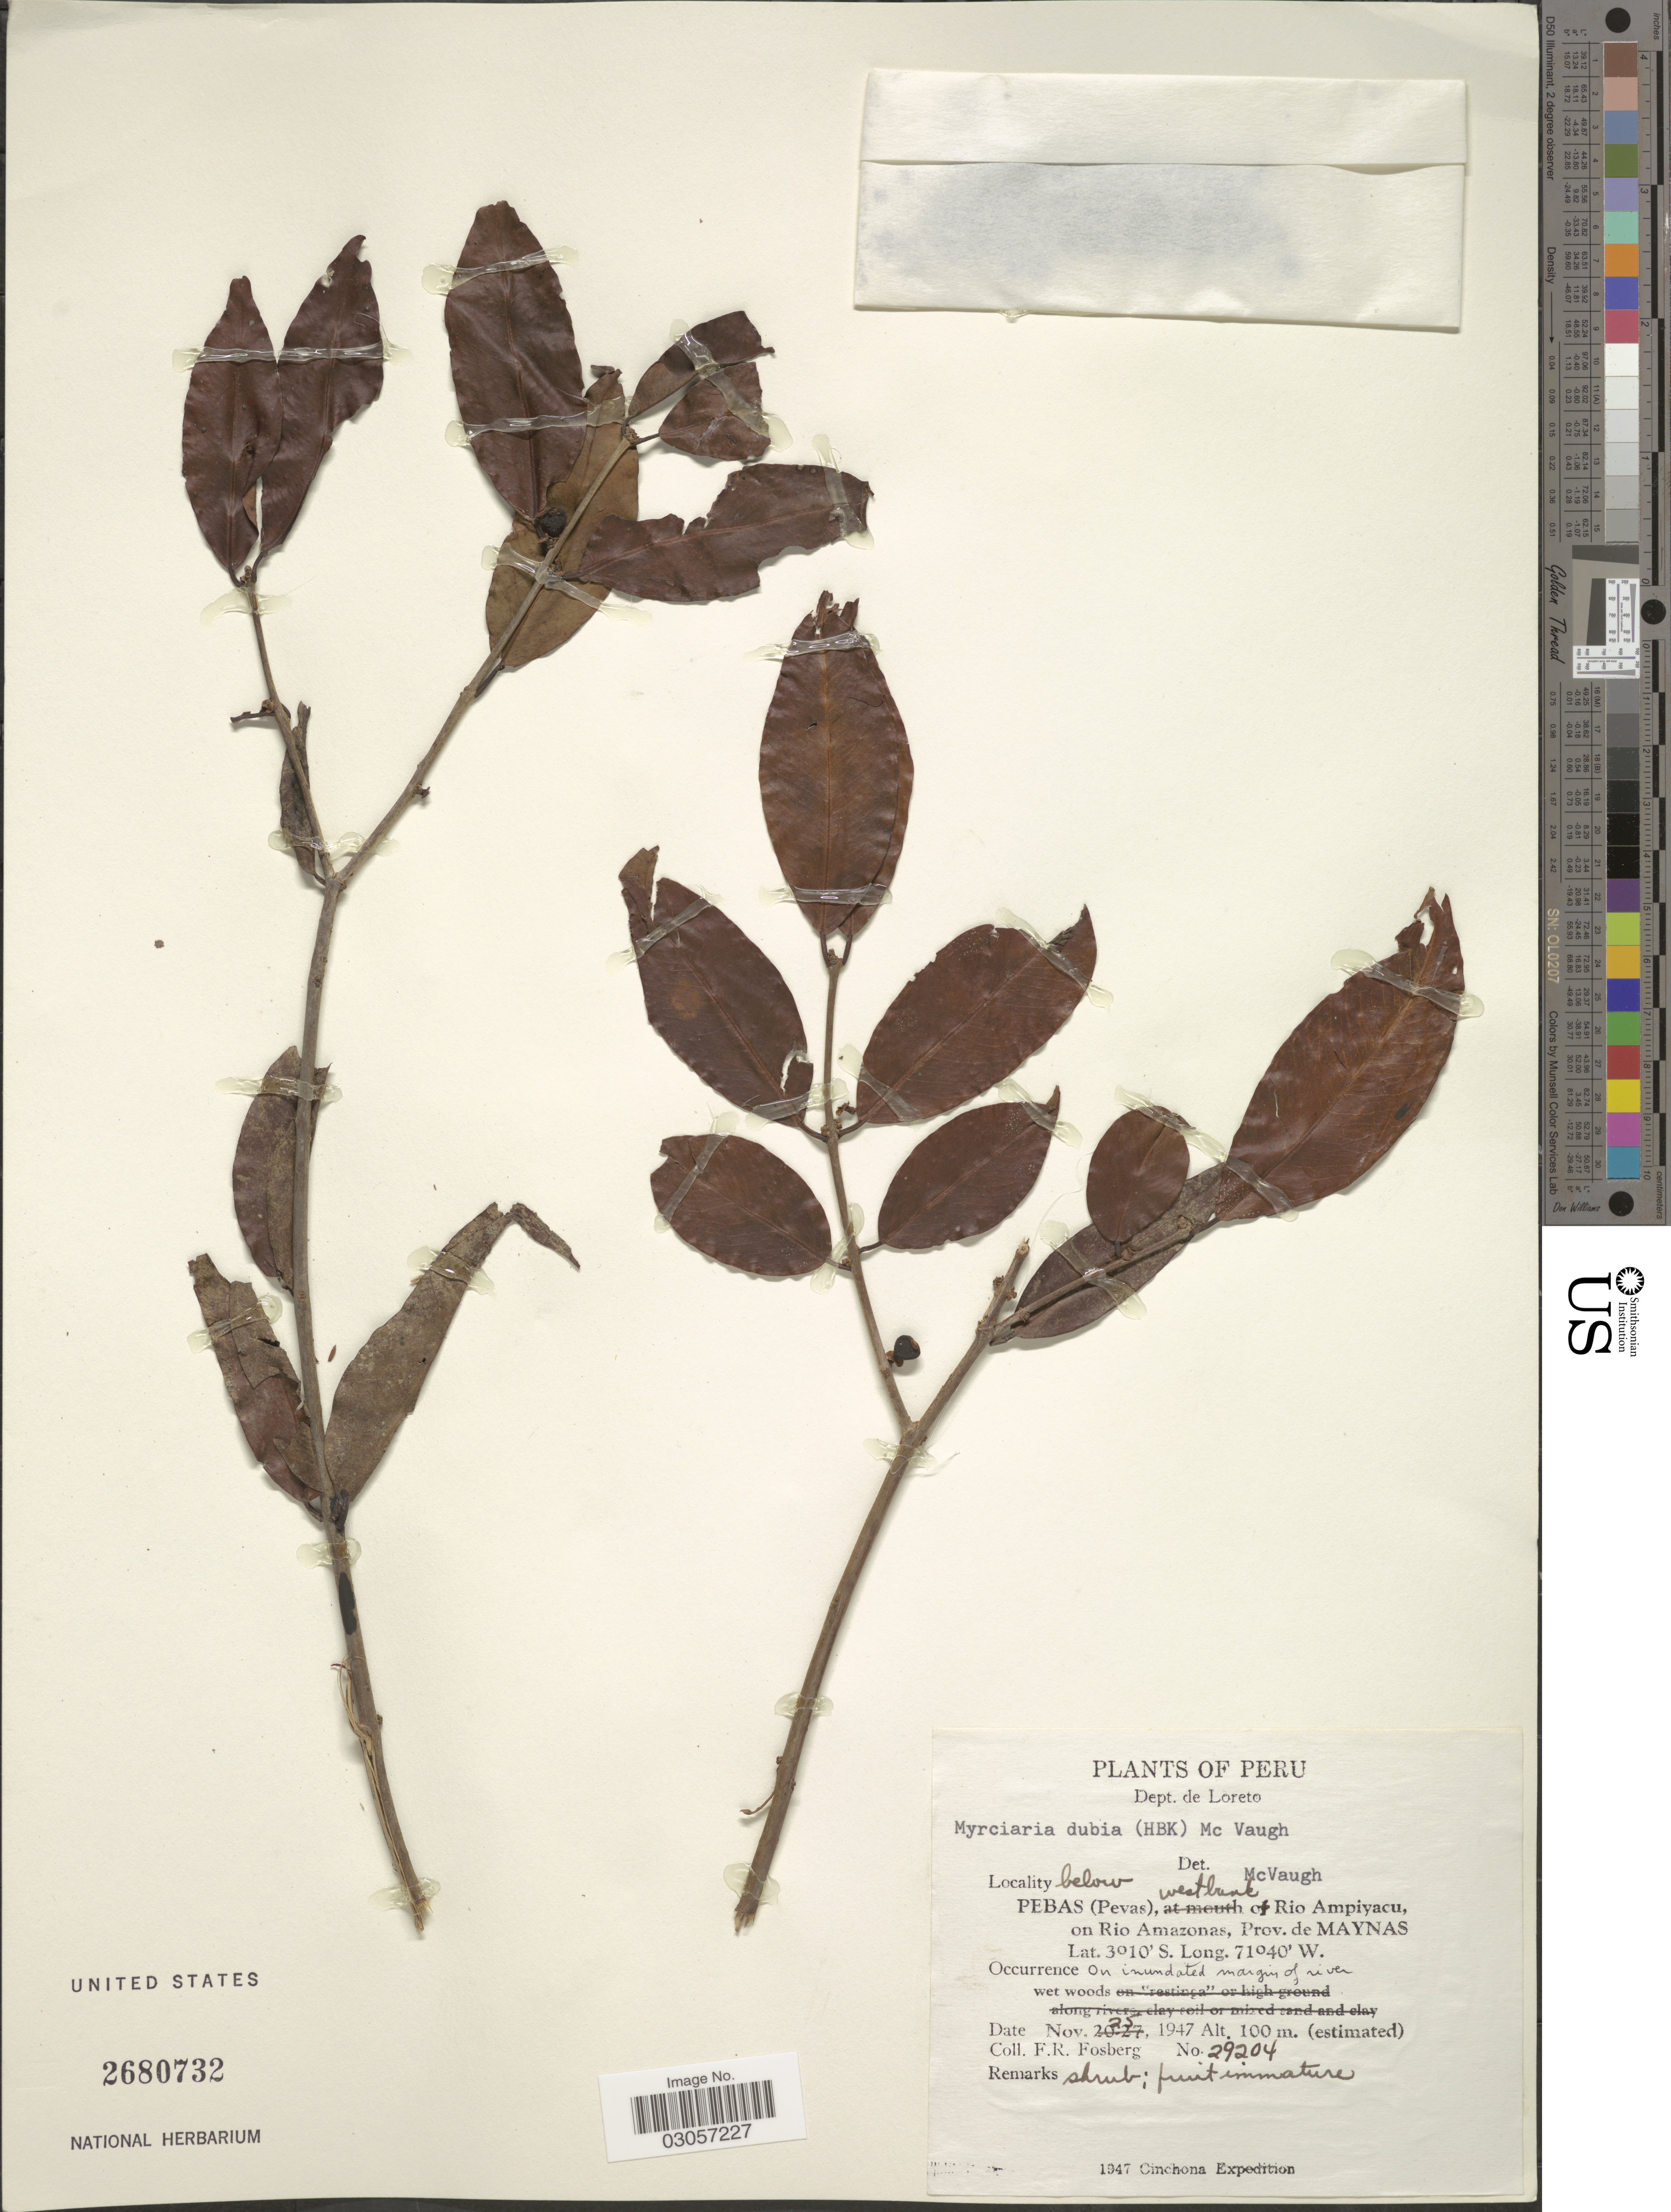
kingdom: Plantae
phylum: Tracheophyta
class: Magnoliopsida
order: Myrtales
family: Myrtaceae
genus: Myrciaria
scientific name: Myrciaria dubia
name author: (Kunth) McVaugh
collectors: F. R. Fosberg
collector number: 29204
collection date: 1947-11-25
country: Peru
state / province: Loreto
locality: Dept. de Loreto, below Pebas (Pevas) west bank of Rio Ampiyacu, on Rio Amazonas, Prov. de Maynas.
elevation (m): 100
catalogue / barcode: US 2680732